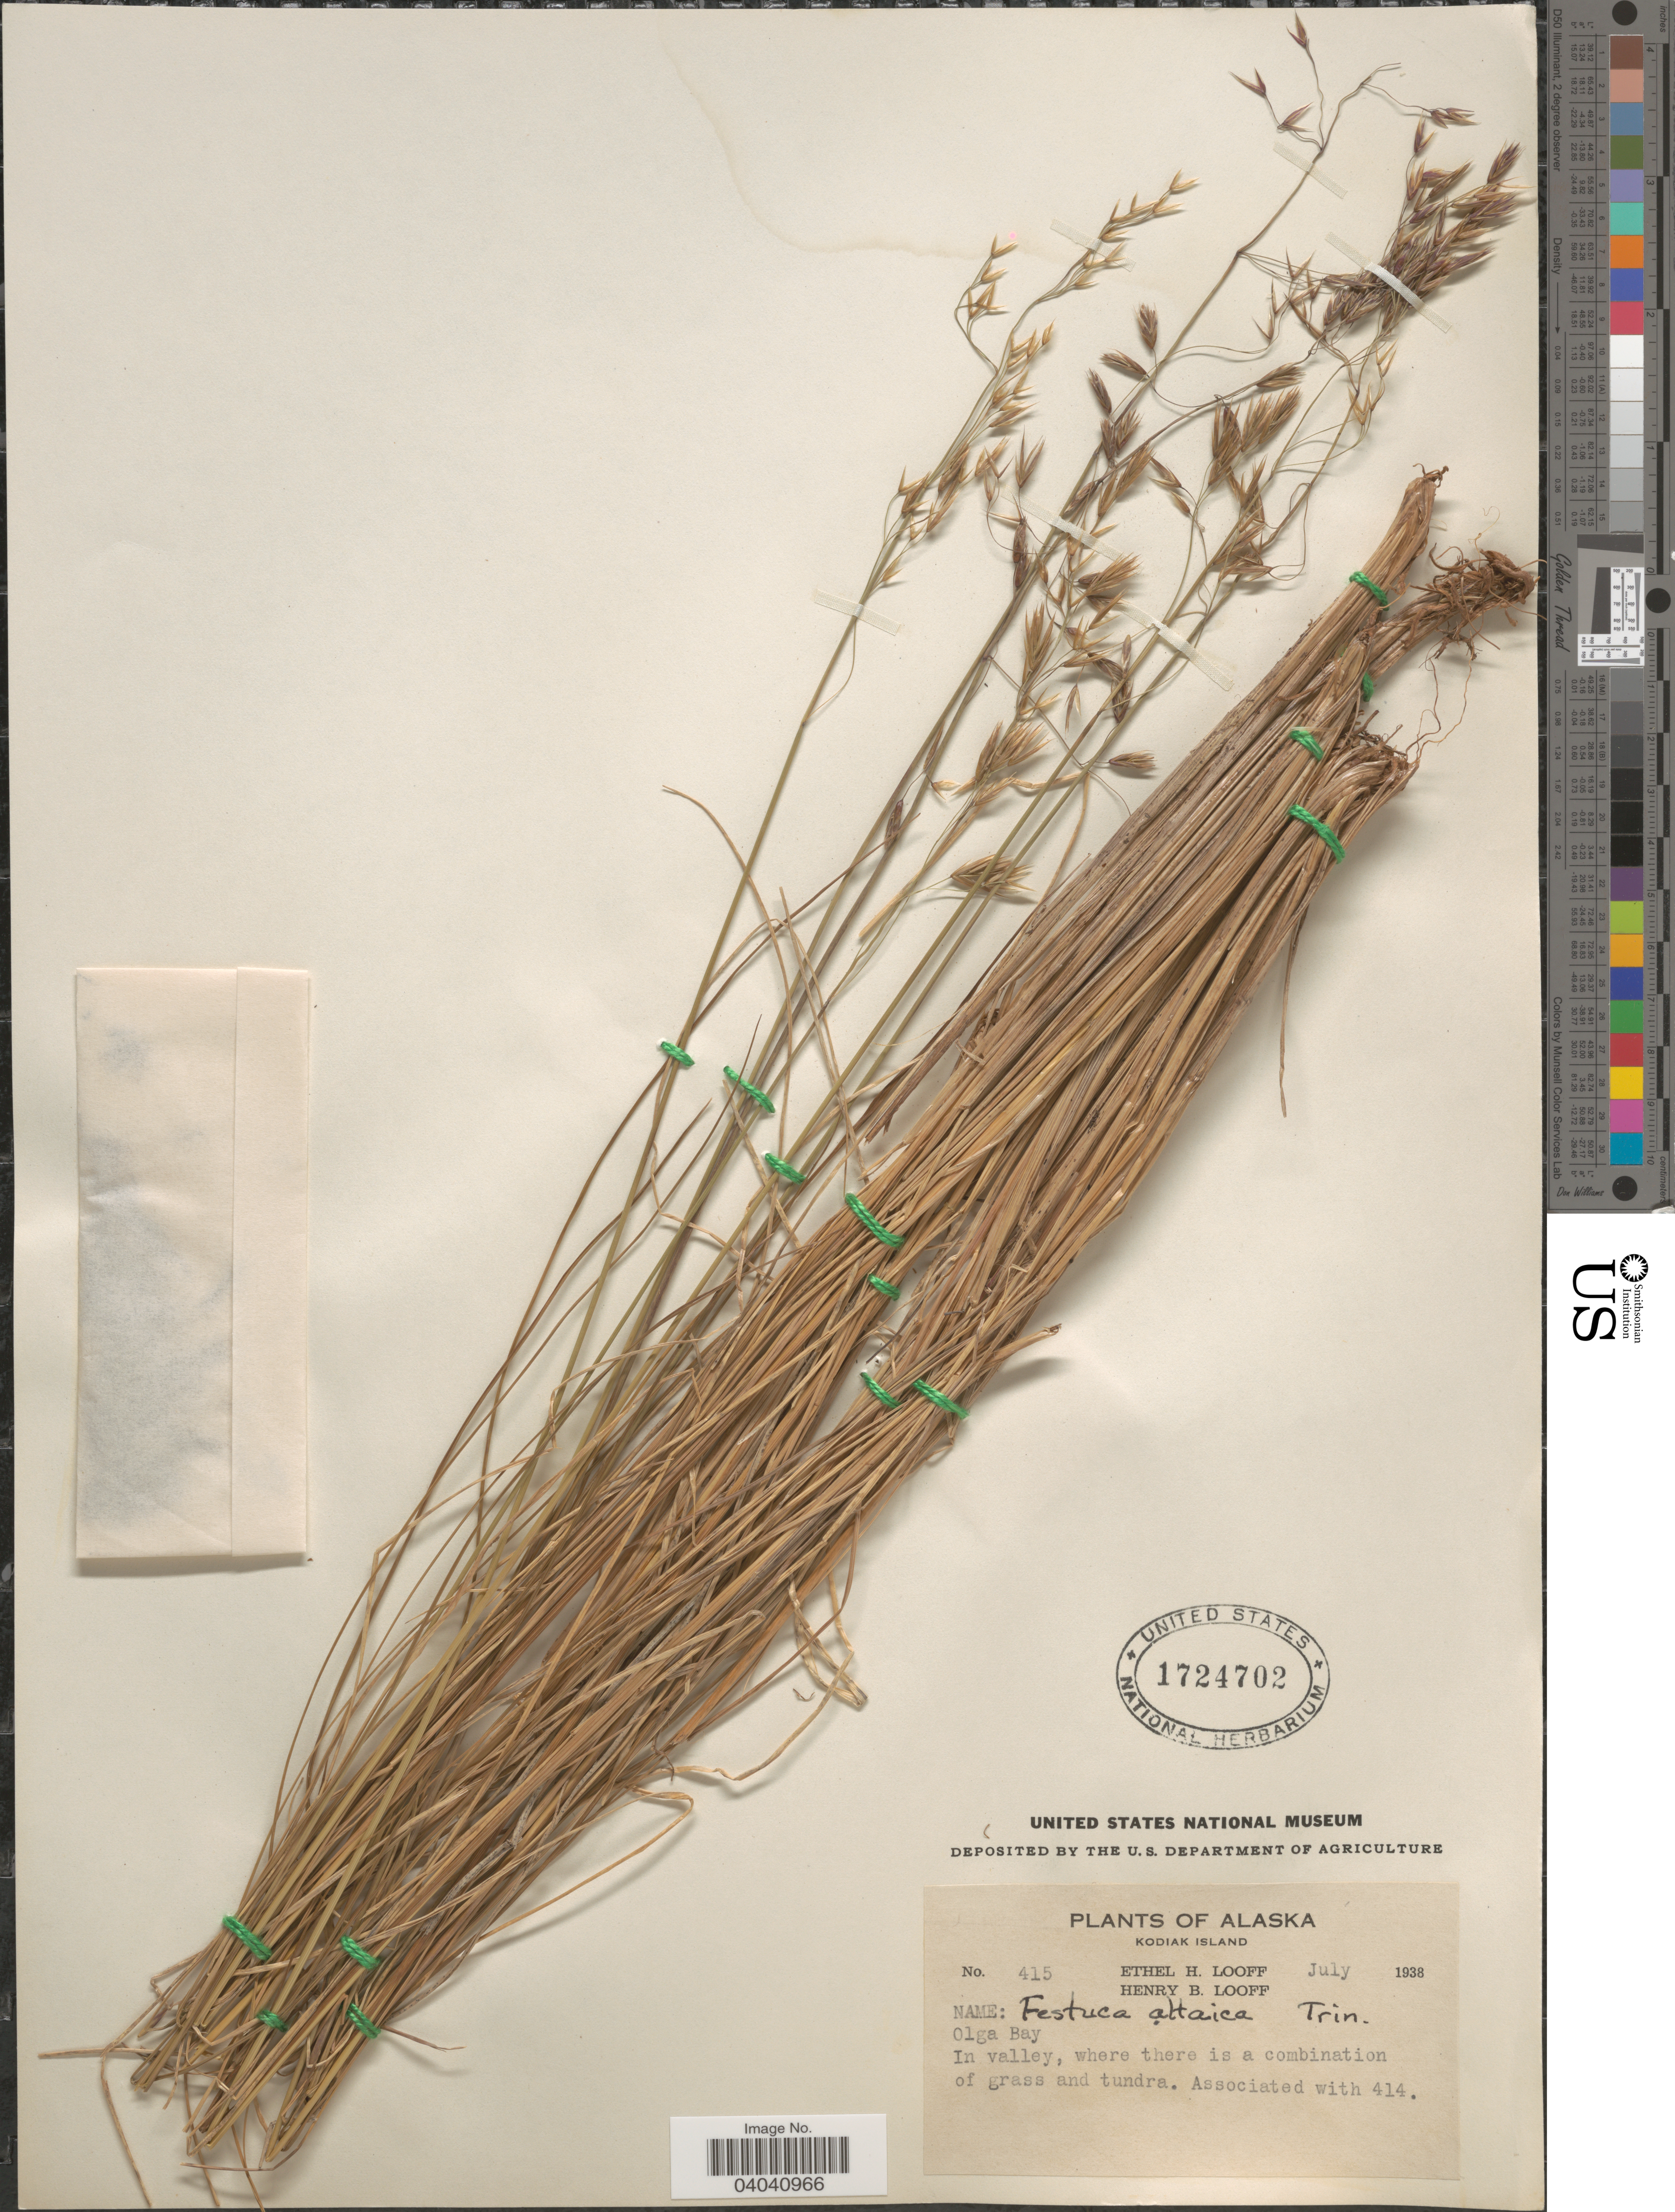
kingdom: Plantae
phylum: Tracheophyta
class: Liliopsida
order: Poales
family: Poaceae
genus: Festuca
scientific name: Festuca altaica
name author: Trin.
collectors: E. Looff & H. Looff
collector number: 415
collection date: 1938-07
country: United States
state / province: Alaska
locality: Kodiak Island. Olga Bay. In valley.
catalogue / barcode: US 1724702